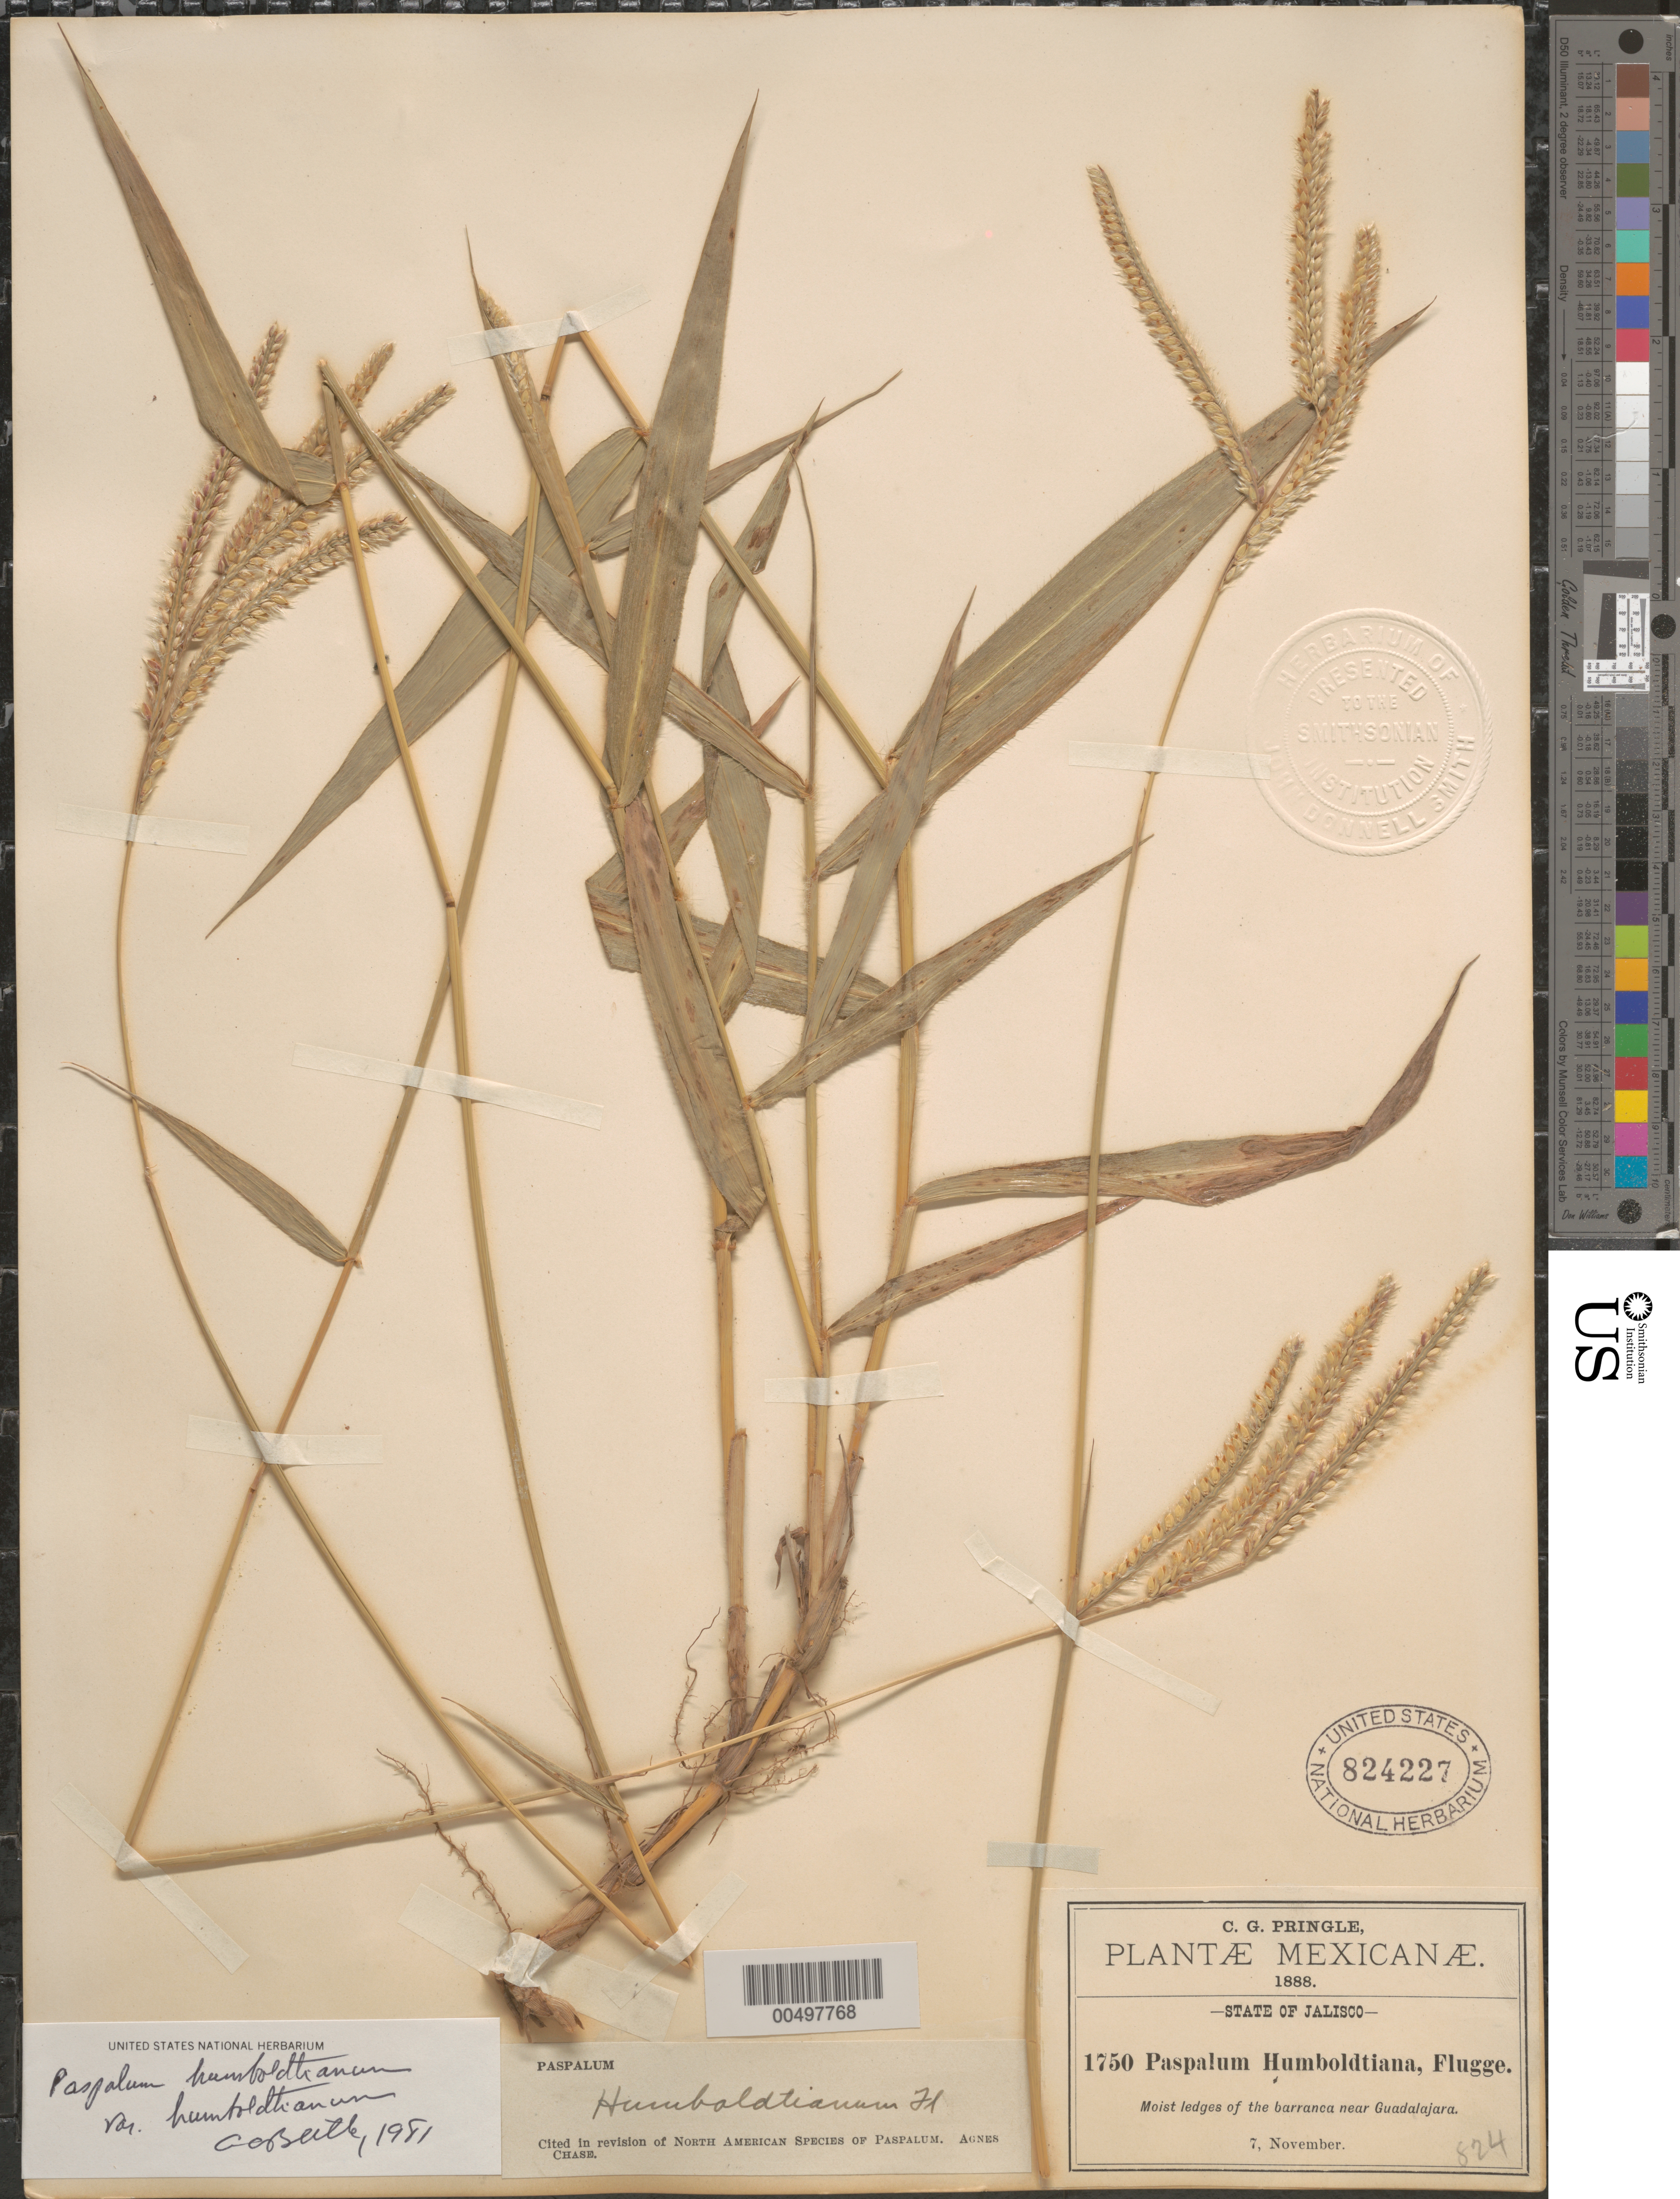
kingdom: Plantae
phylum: Tracheophyta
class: Liliopsida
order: Poales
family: Poaceae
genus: Paspalum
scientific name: Paspalum humboldtianum var. humboldtianum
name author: Flüggé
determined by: Beetle, Alan A.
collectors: C. G. Pringle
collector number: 1750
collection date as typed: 7 Nov 1888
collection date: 1888-11-07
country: Mexico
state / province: Jalisco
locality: Near Guadalajara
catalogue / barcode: US 824227